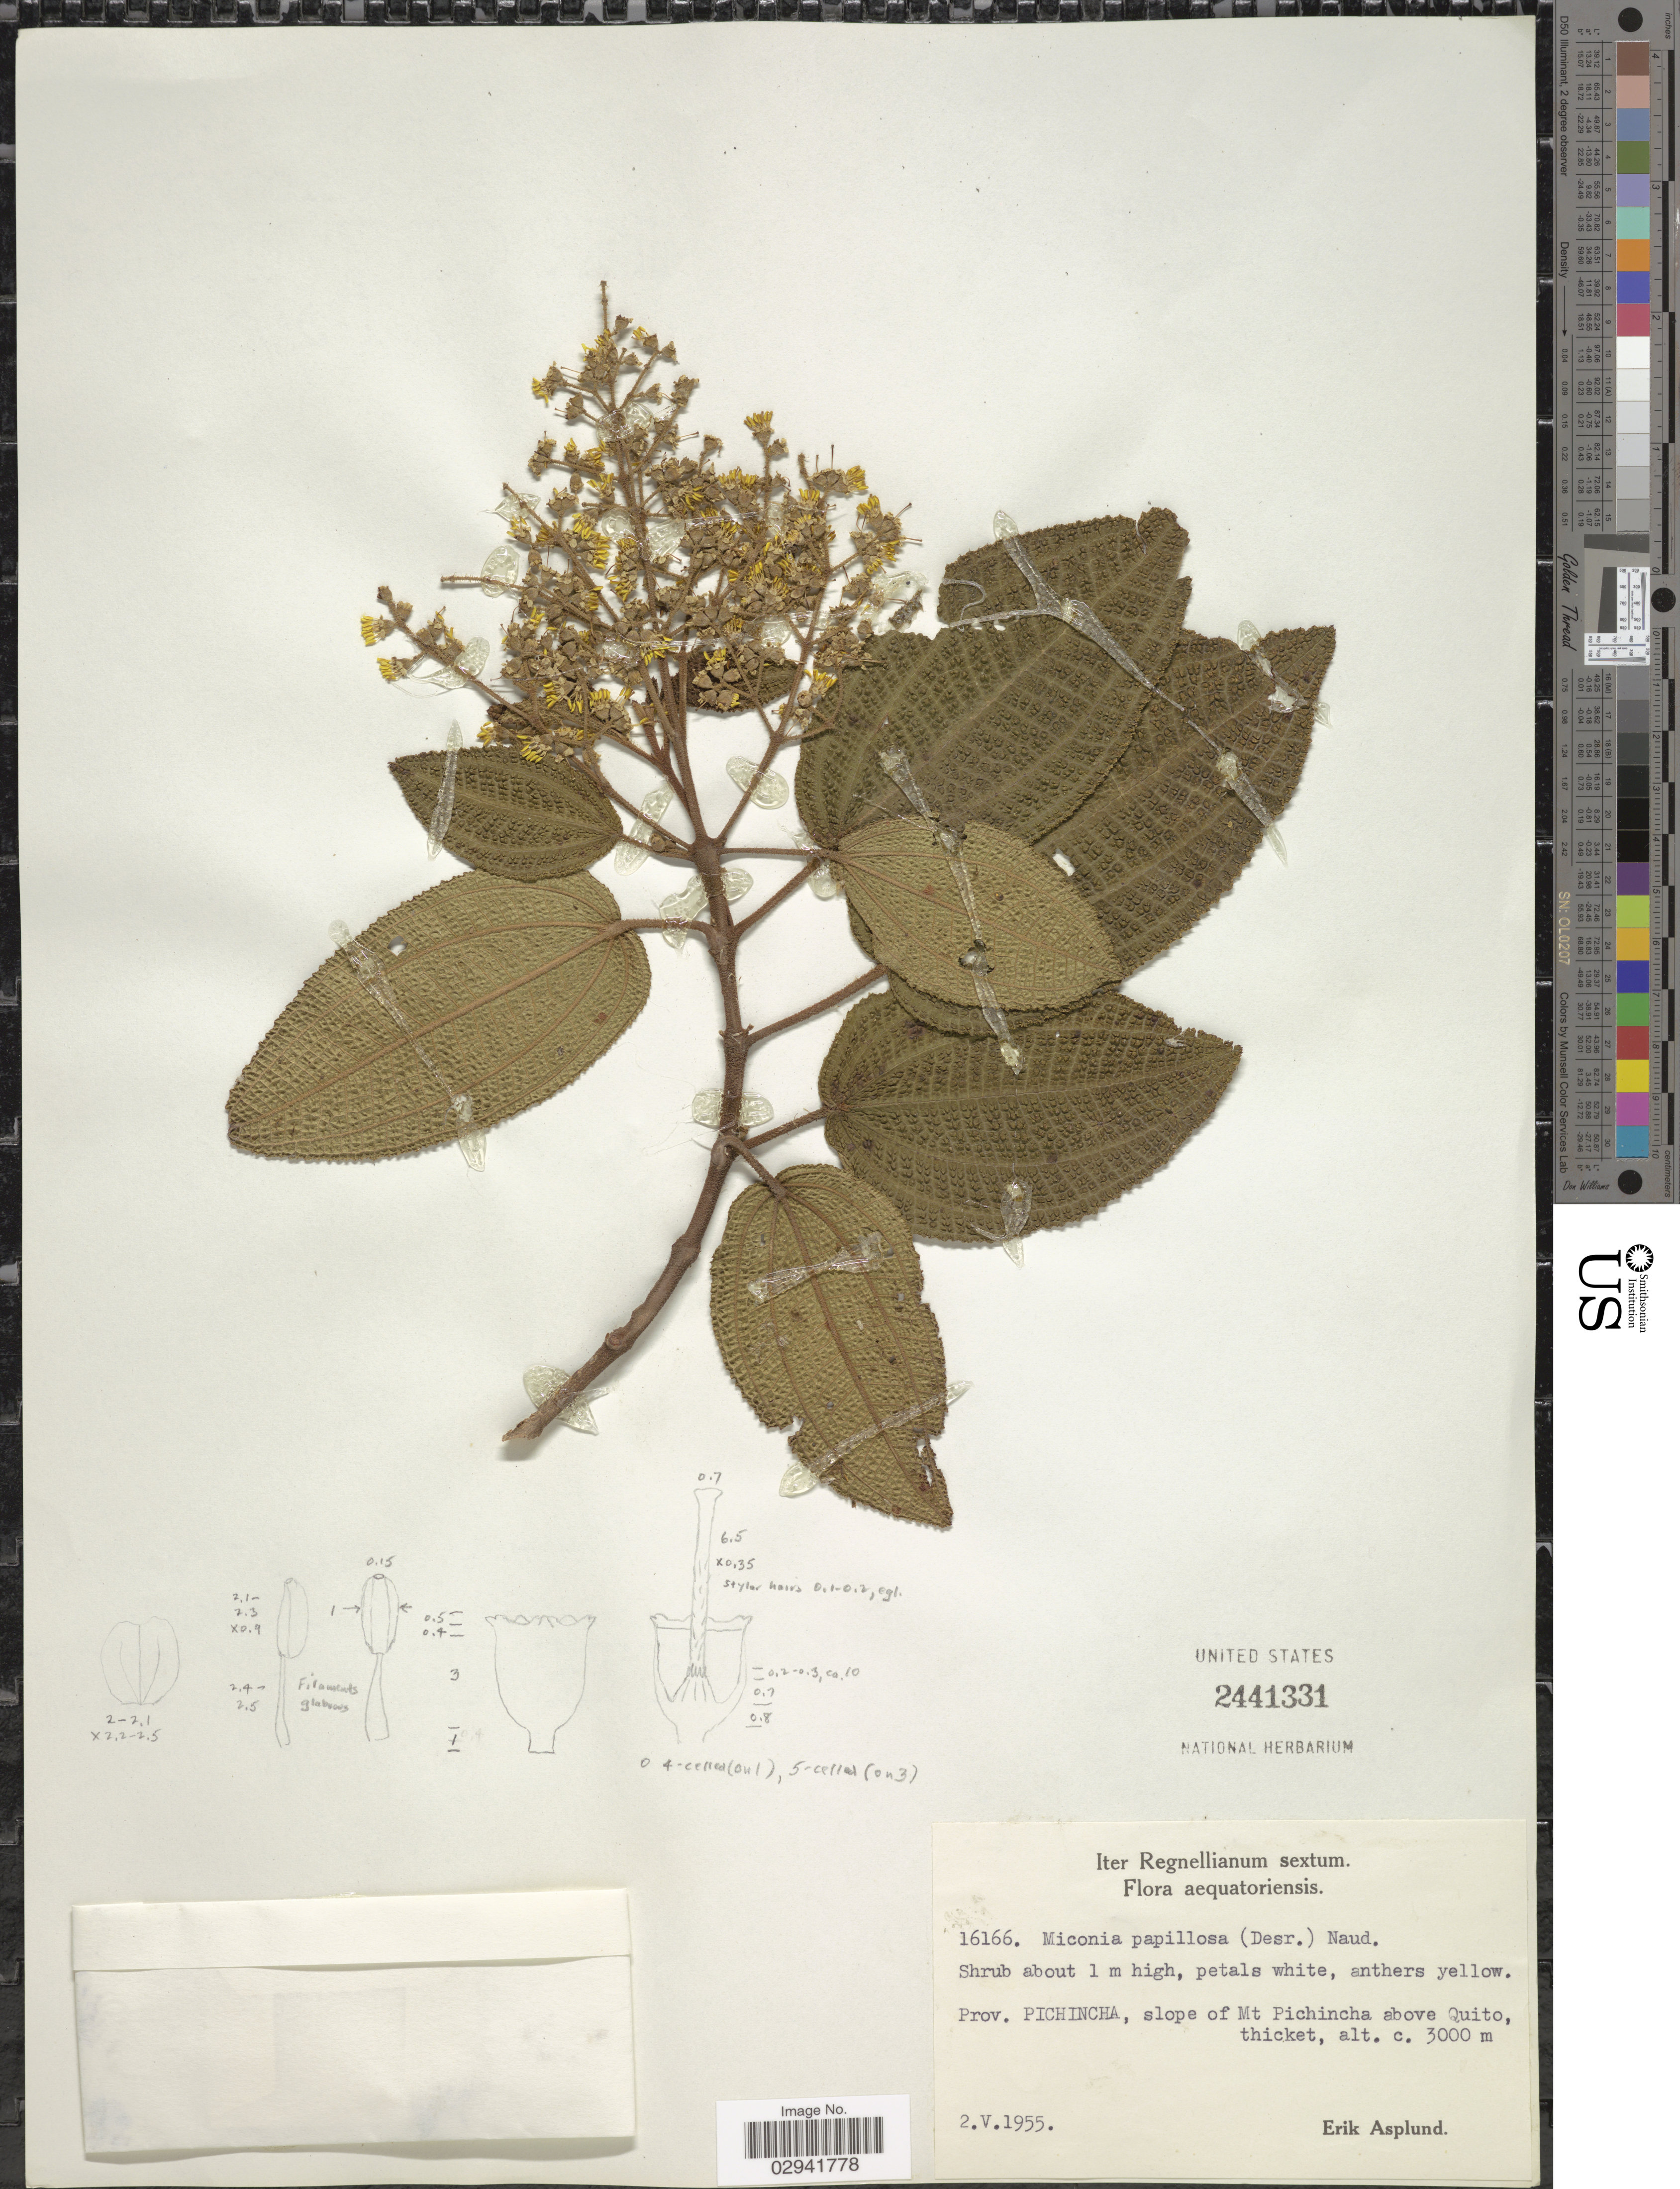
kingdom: Plantae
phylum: Tracheophyta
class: Magnoliopsida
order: Myrtales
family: Melastomataceae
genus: Miconia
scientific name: Miconia papillosa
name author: (Desr.) Naudin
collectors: E. Asplund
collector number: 16166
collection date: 1955-05-02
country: Ecuador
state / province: Pichincha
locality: Slope of Mt Pichincha above Quito.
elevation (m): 3000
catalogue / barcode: US 2441331